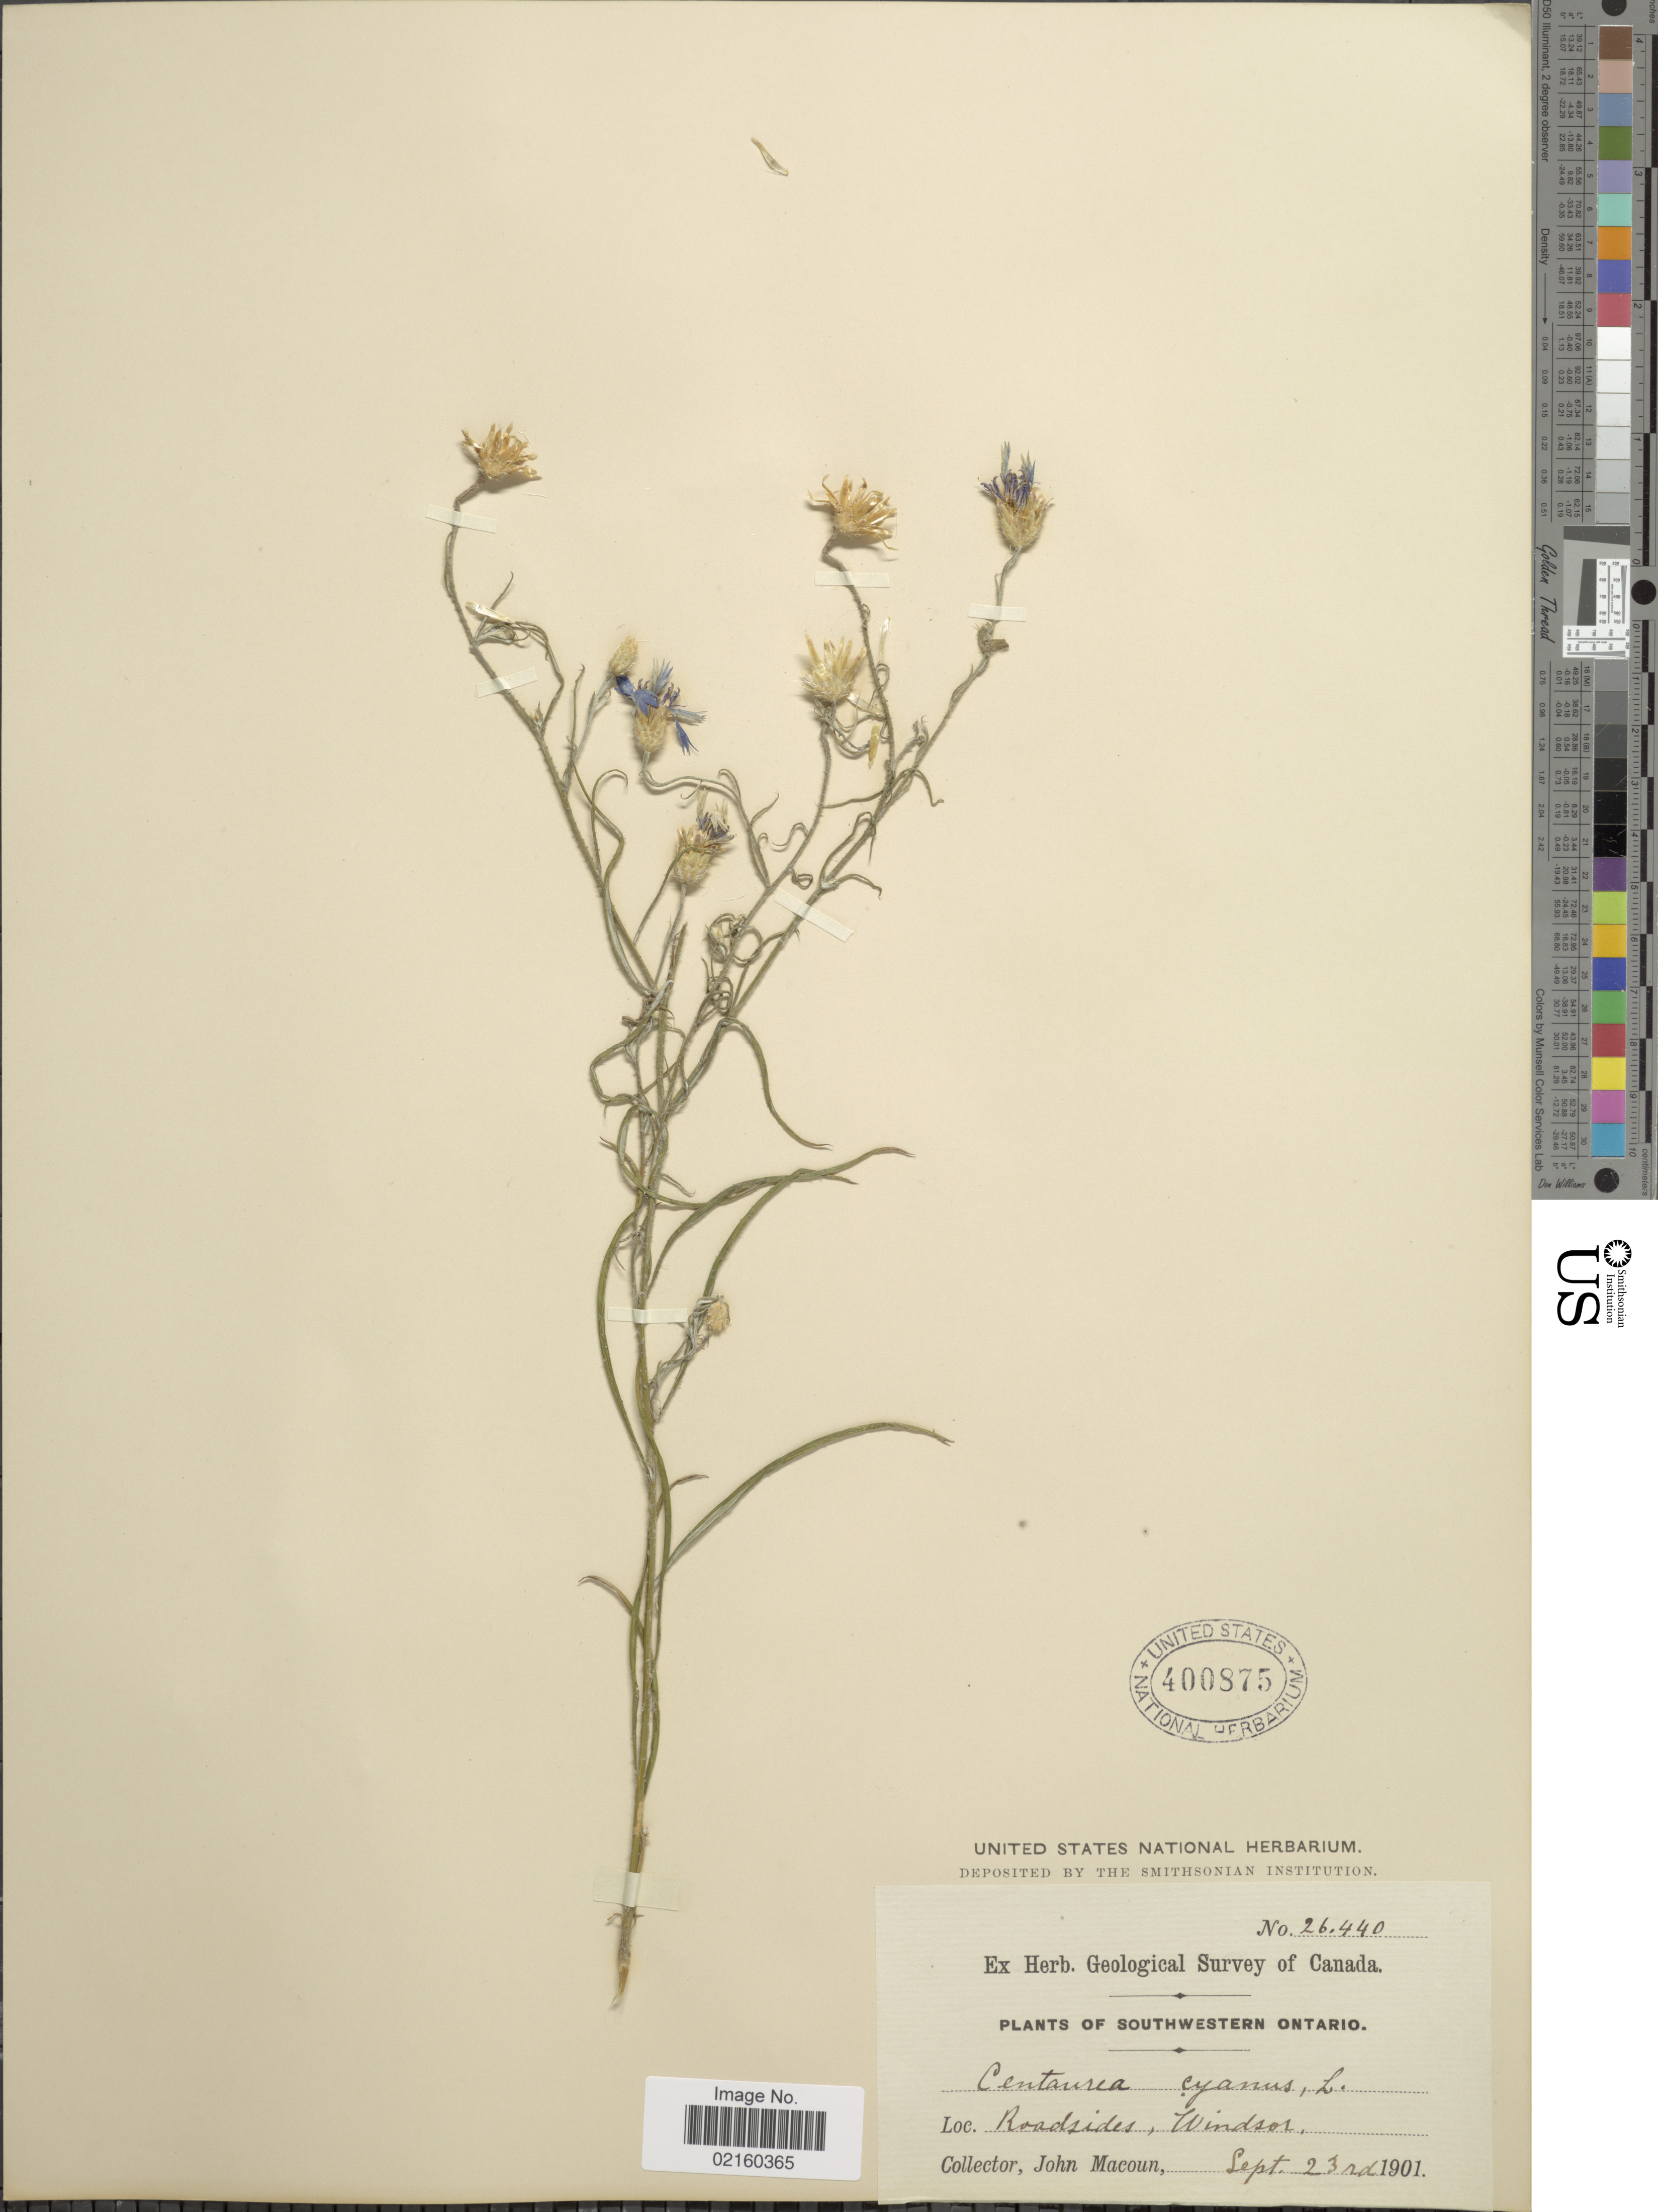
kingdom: Plantae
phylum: Tracheophyta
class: Magnoliopsida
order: Asterales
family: Asteraceae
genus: Centaurea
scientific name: Centaurea cyanus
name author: L.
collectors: J. Macoun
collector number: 26440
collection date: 1901-09-23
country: Canada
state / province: Ontario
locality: Southwestern Ontario, Windsor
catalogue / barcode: US 400875